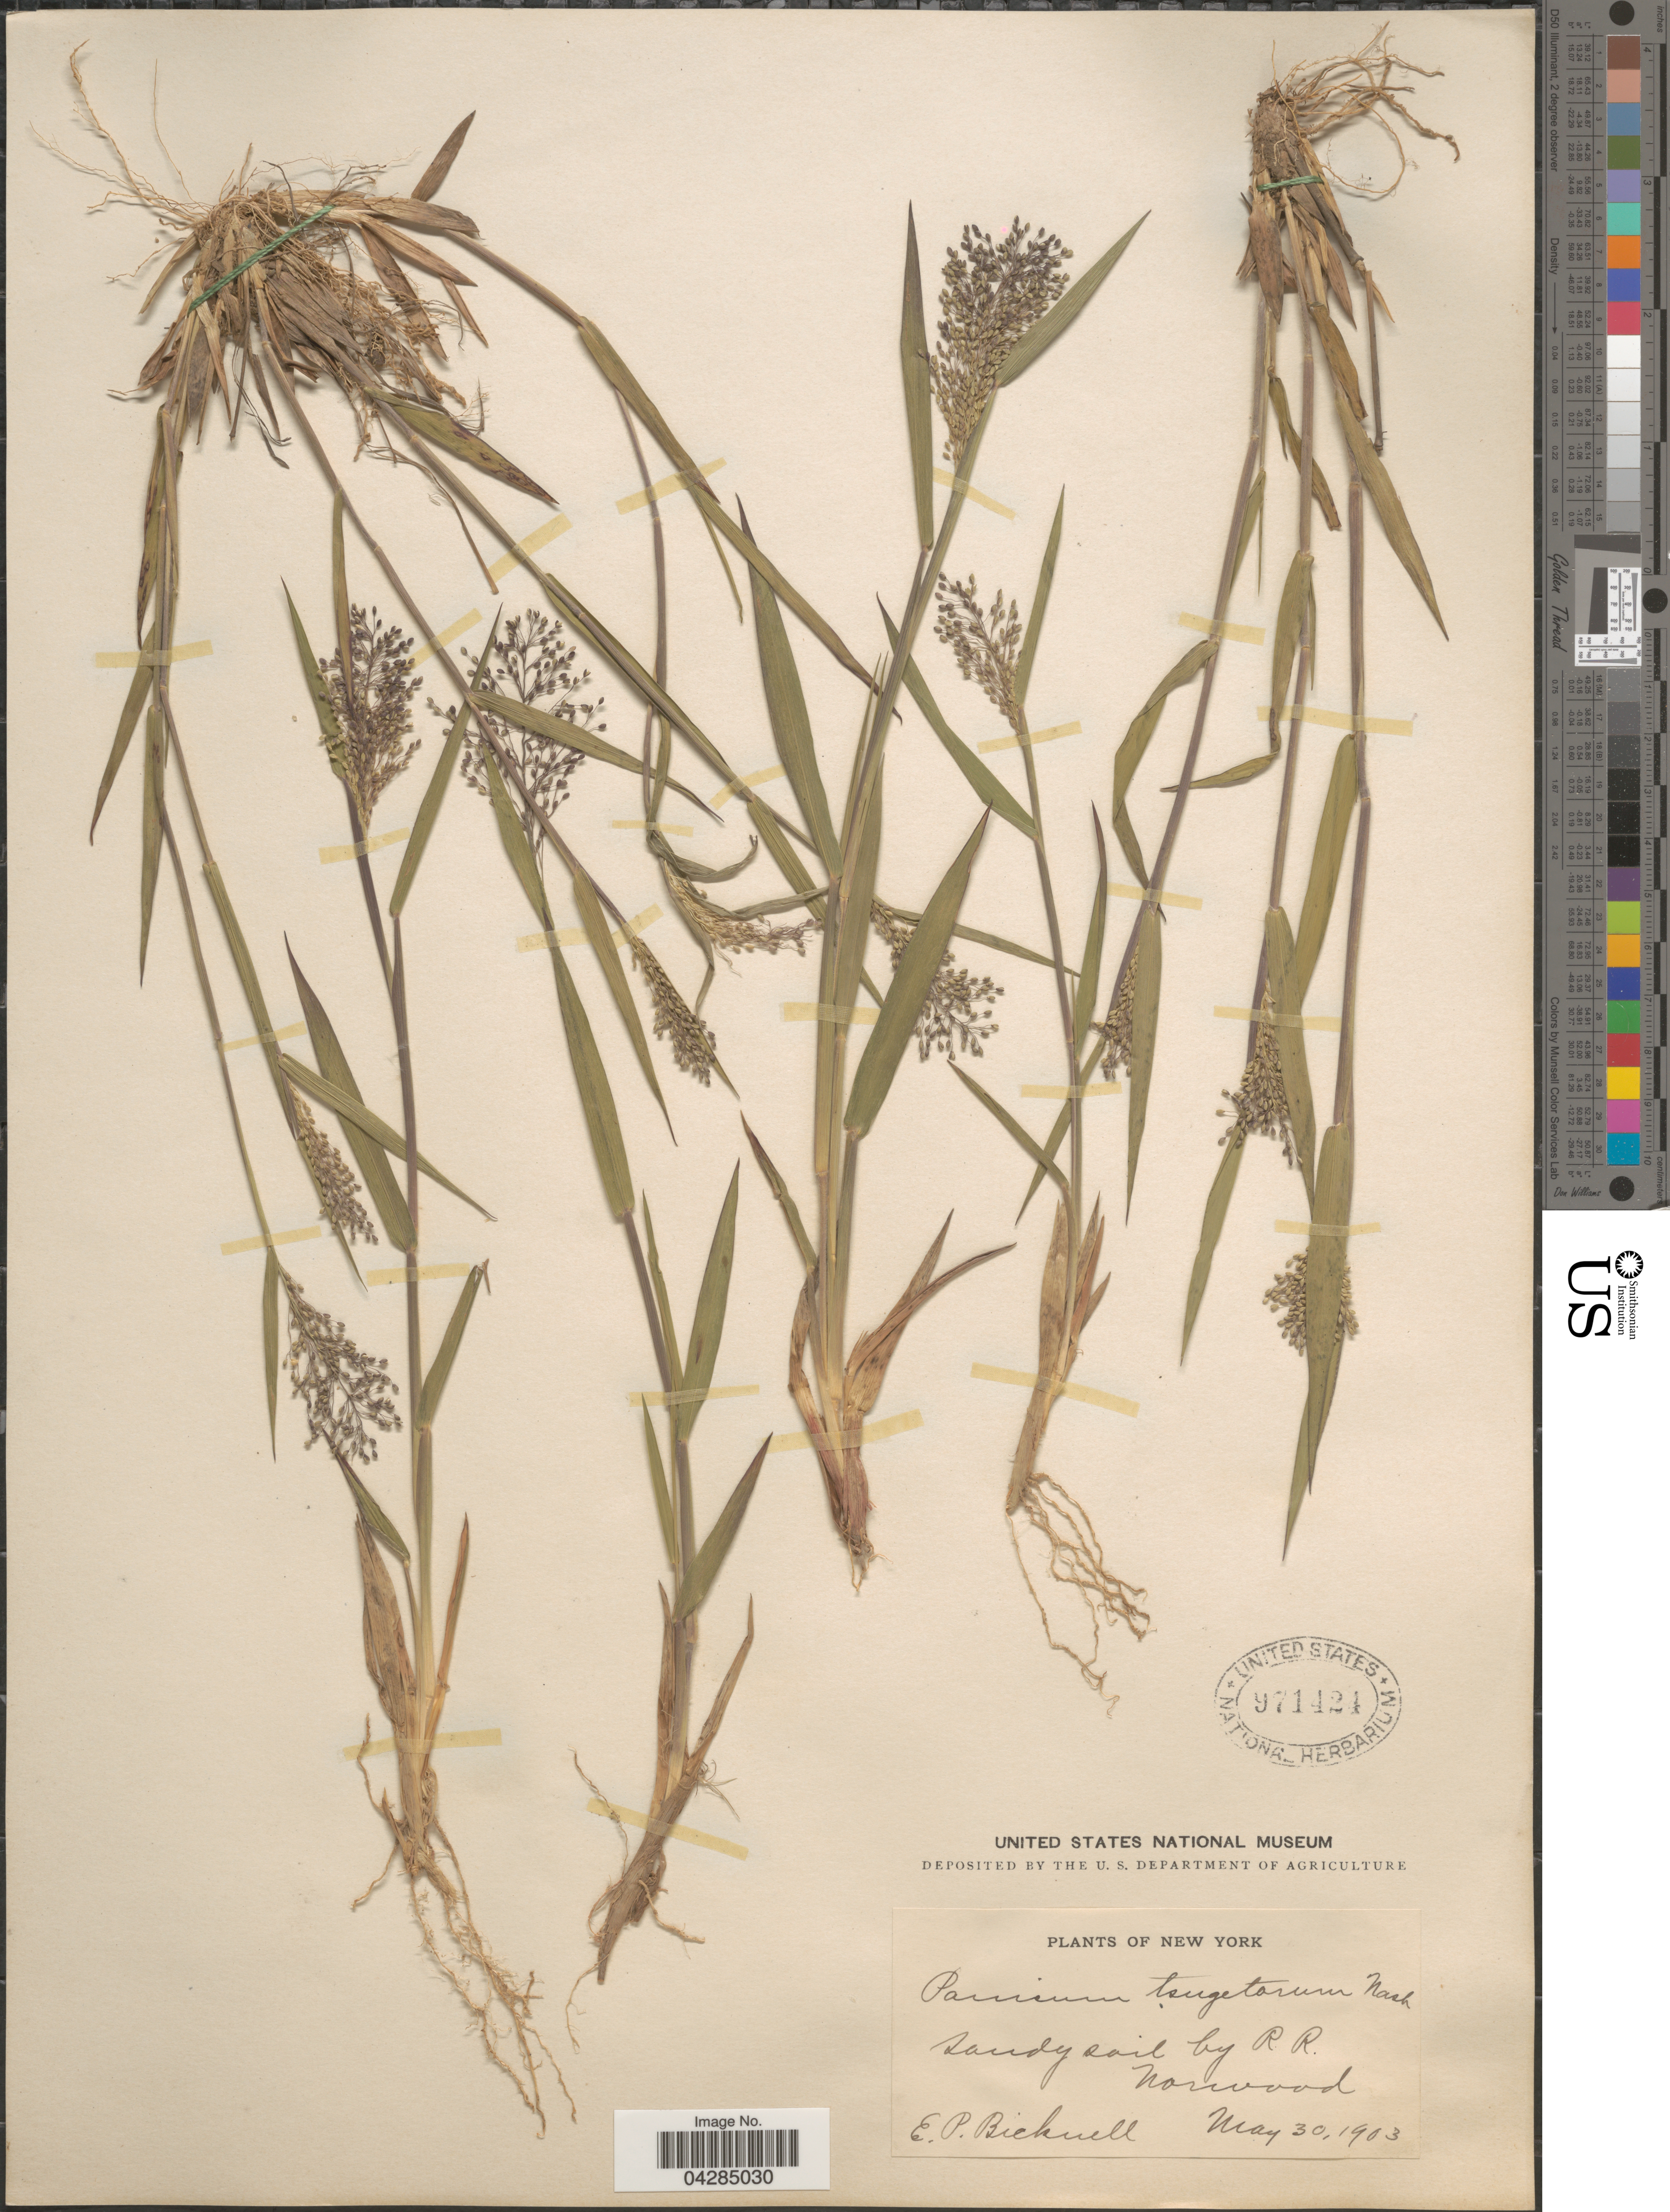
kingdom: Plantae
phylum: Tracheophyta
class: Liliopsida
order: Poales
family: Poaceae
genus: Dichanthelium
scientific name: Dichanthelium portoricense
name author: (Desv. ex Ham.) B.F. Hansen & Wunderlin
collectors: E. P. Bicknell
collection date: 1903-05-30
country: United States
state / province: New York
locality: Sandy soil by R. R. Norwood.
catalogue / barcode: US 971424